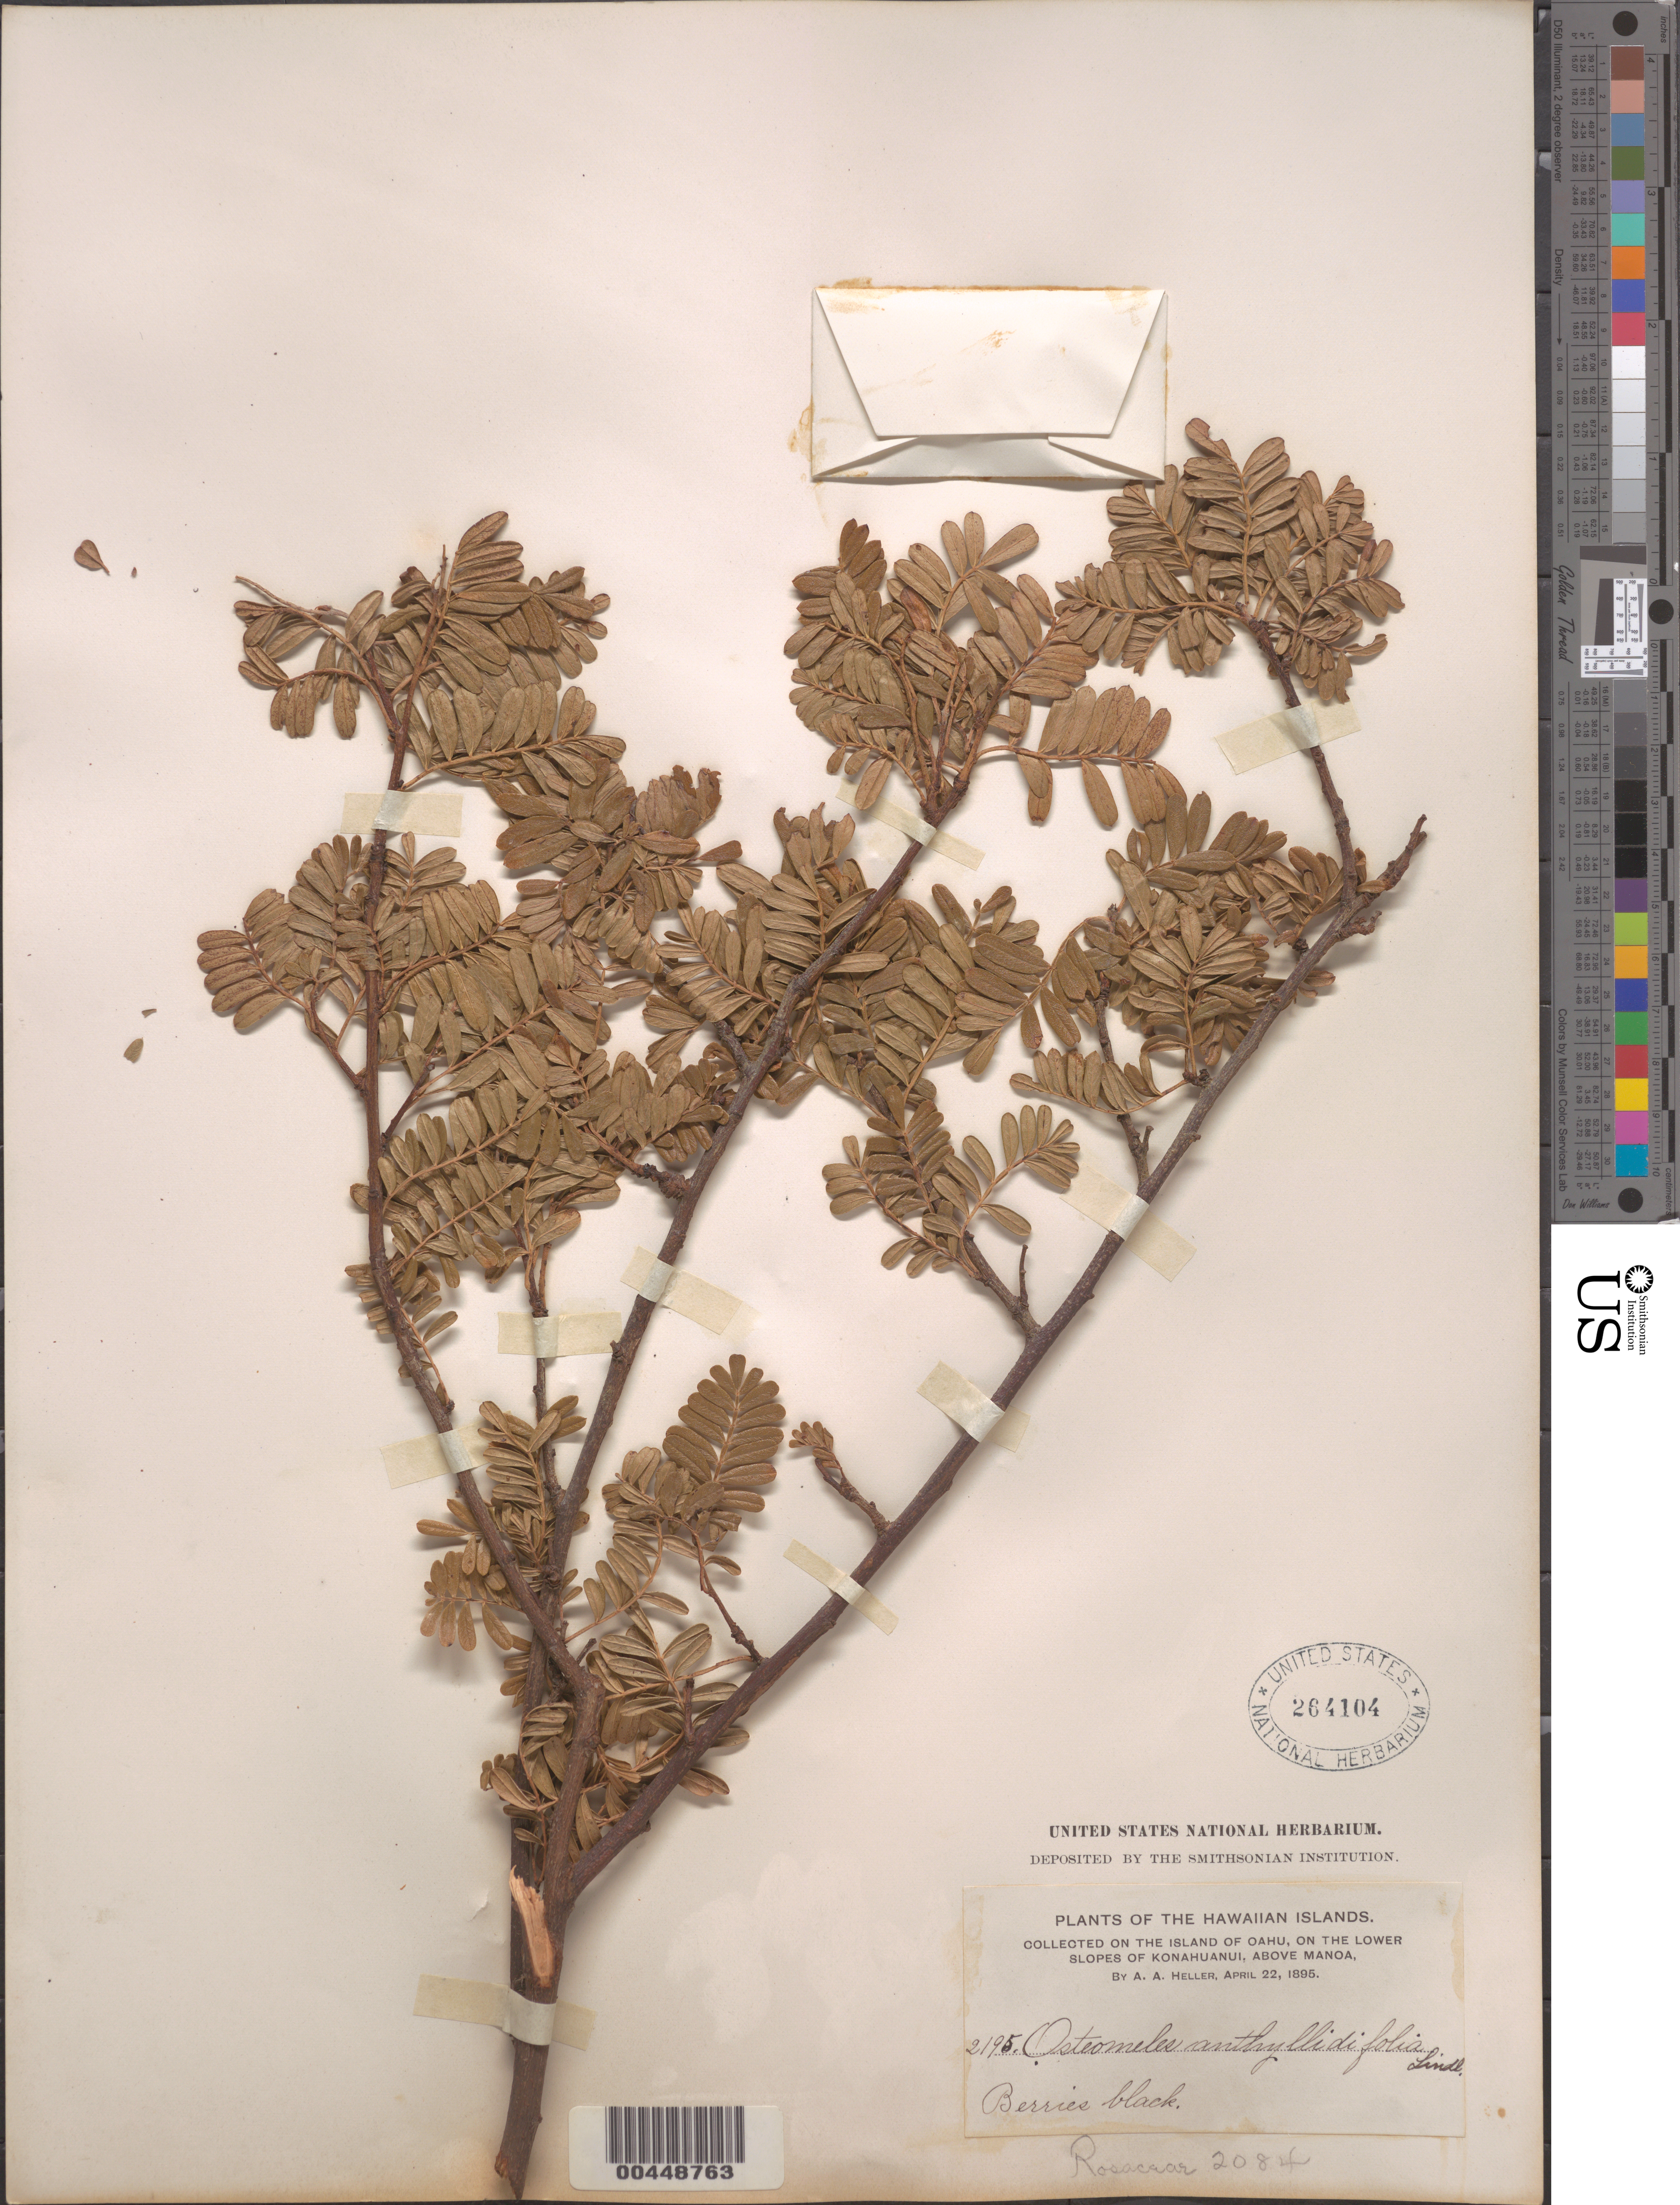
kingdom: Plantae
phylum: Tracheophyta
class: Magnoliopsida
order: Rosales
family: Rosaceae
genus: Osteomeles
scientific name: Osteomeles anthyllidifolia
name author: (Small) Lindl.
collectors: A. A. Heller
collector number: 2195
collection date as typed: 22 Apr 1895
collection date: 1895-04-22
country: United States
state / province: Hawaii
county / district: Honolulu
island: Oahu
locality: Lowers slopes of Konahuanui, above Manoa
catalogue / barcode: US 264104